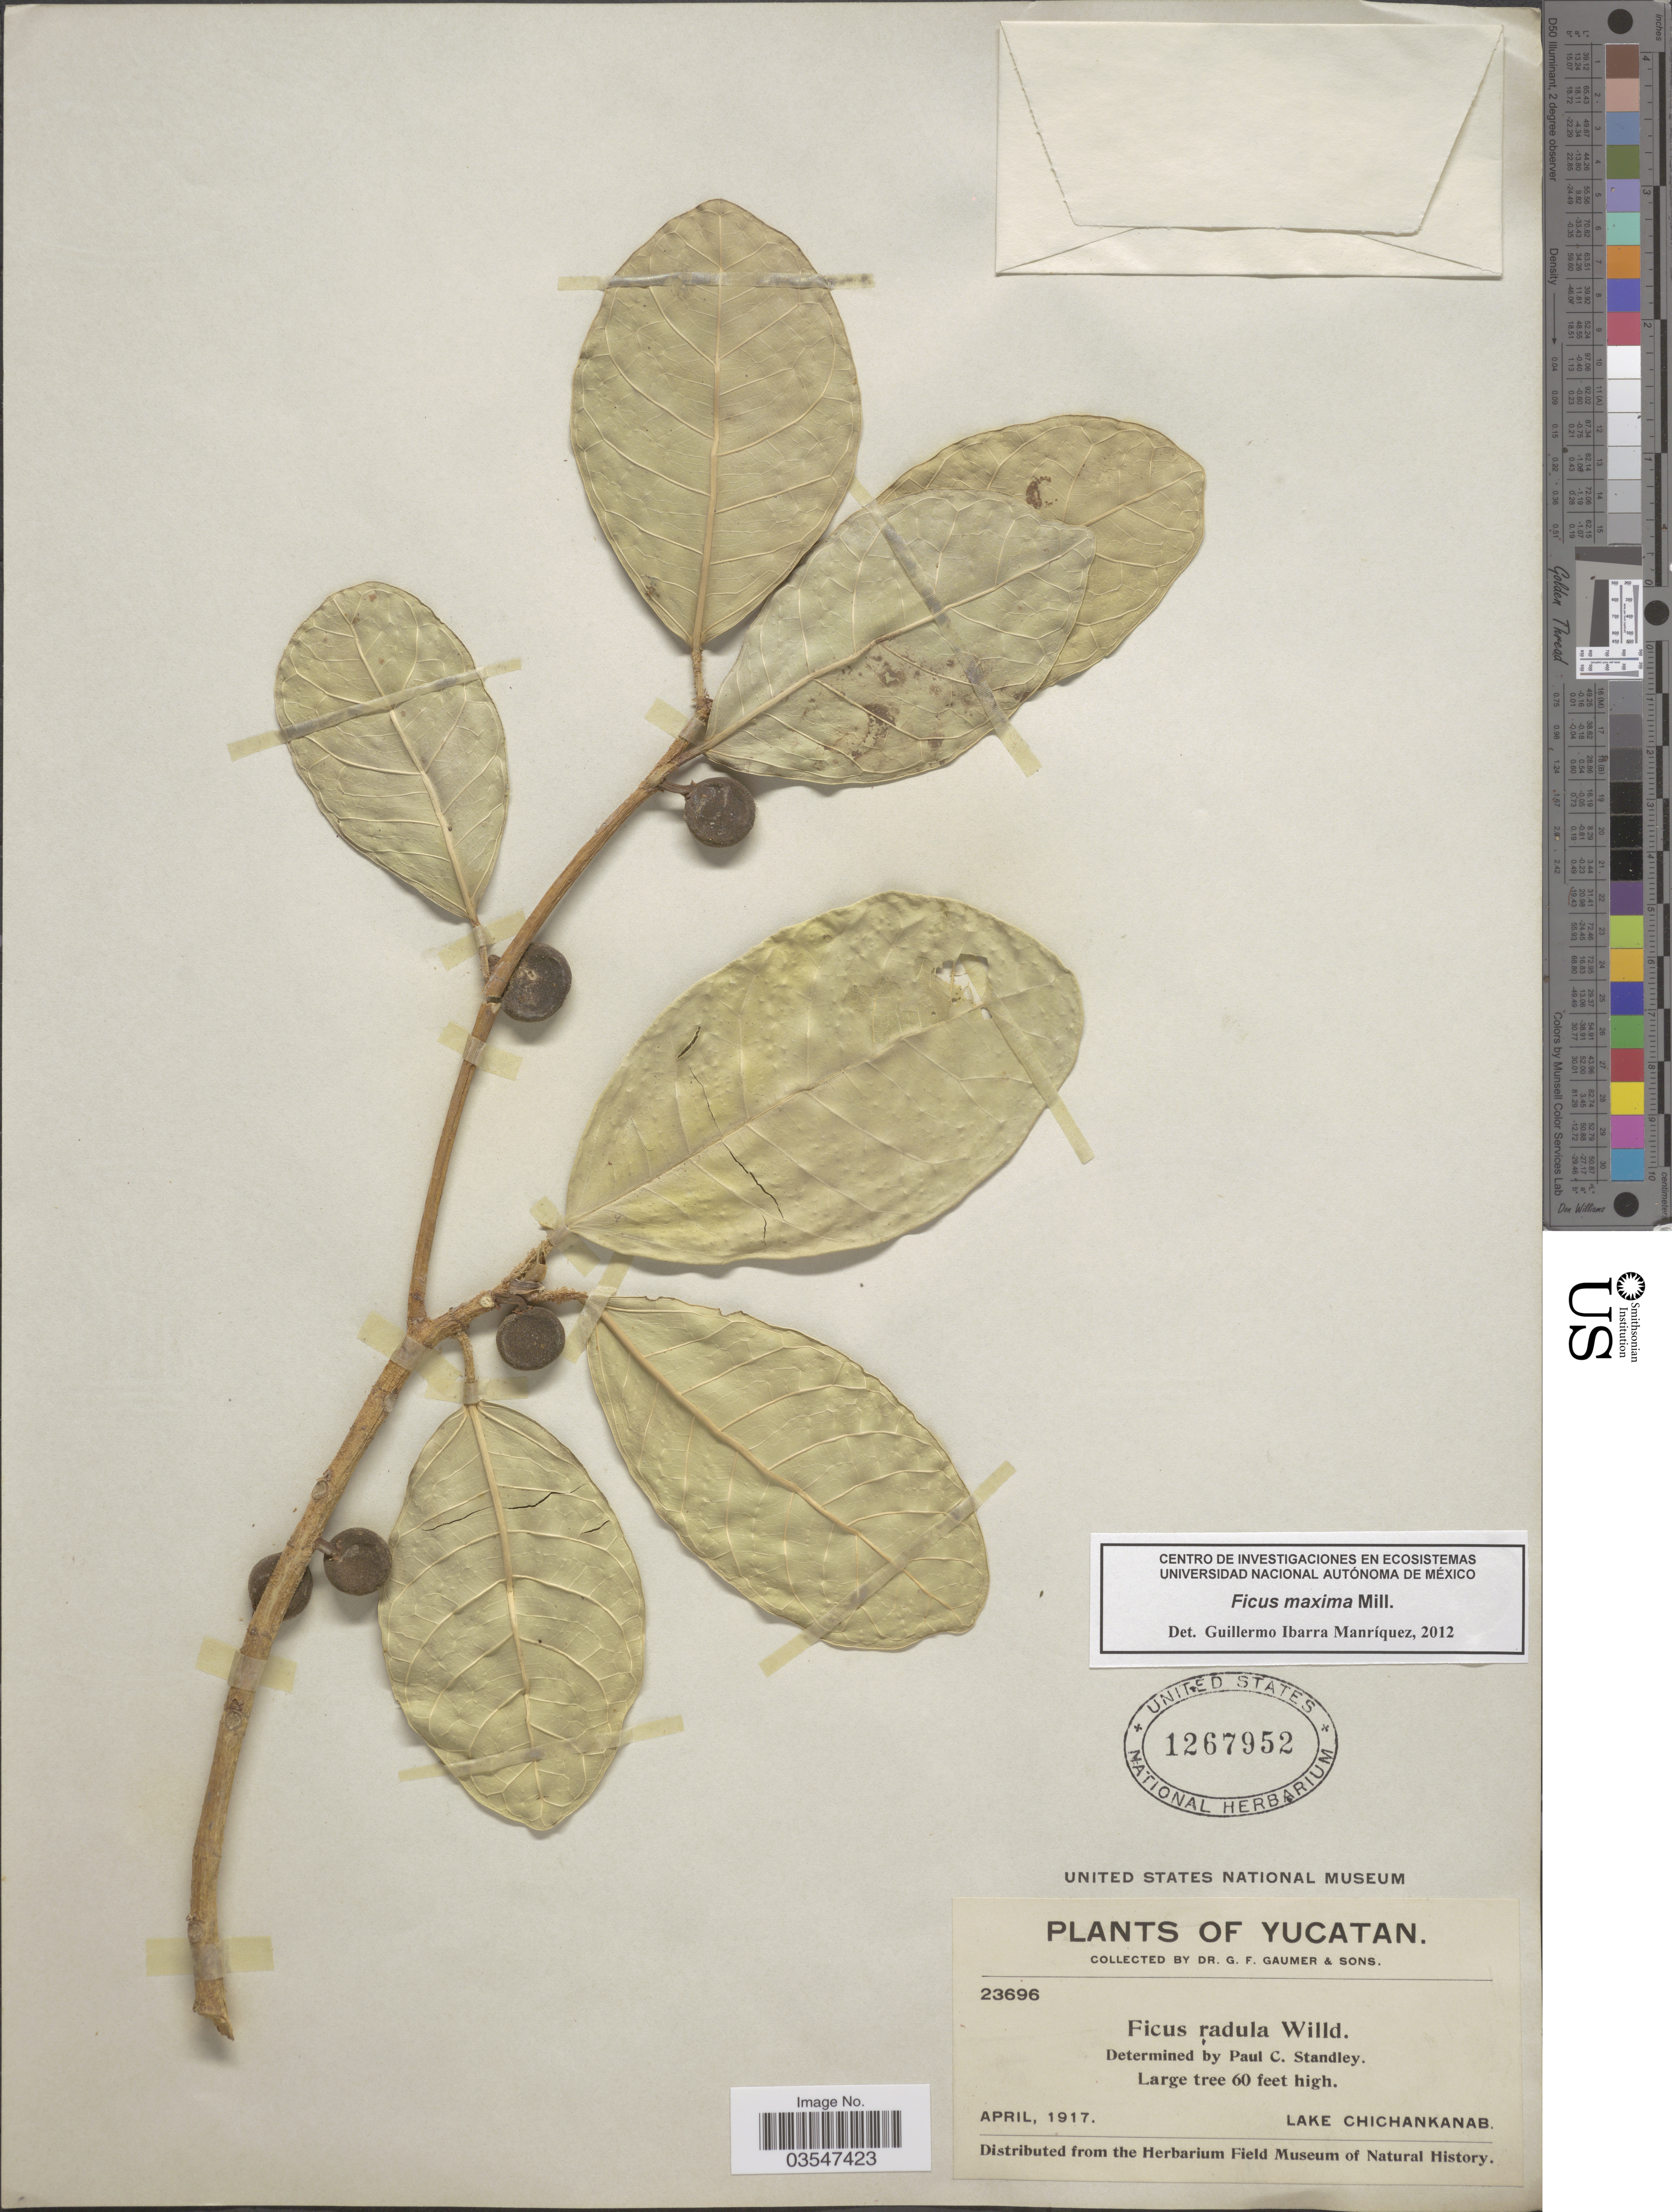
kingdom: Plantae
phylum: Tracheophyta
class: Magnoliopsida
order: Rosales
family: Moraceae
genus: Ficus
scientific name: Ficus maxima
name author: Mill.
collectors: G. F. Gaumer & Sons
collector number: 23696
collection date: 1917-04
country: Mexico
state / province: Yucatán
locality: Lake Chichankanab.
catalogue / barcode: US 1267952